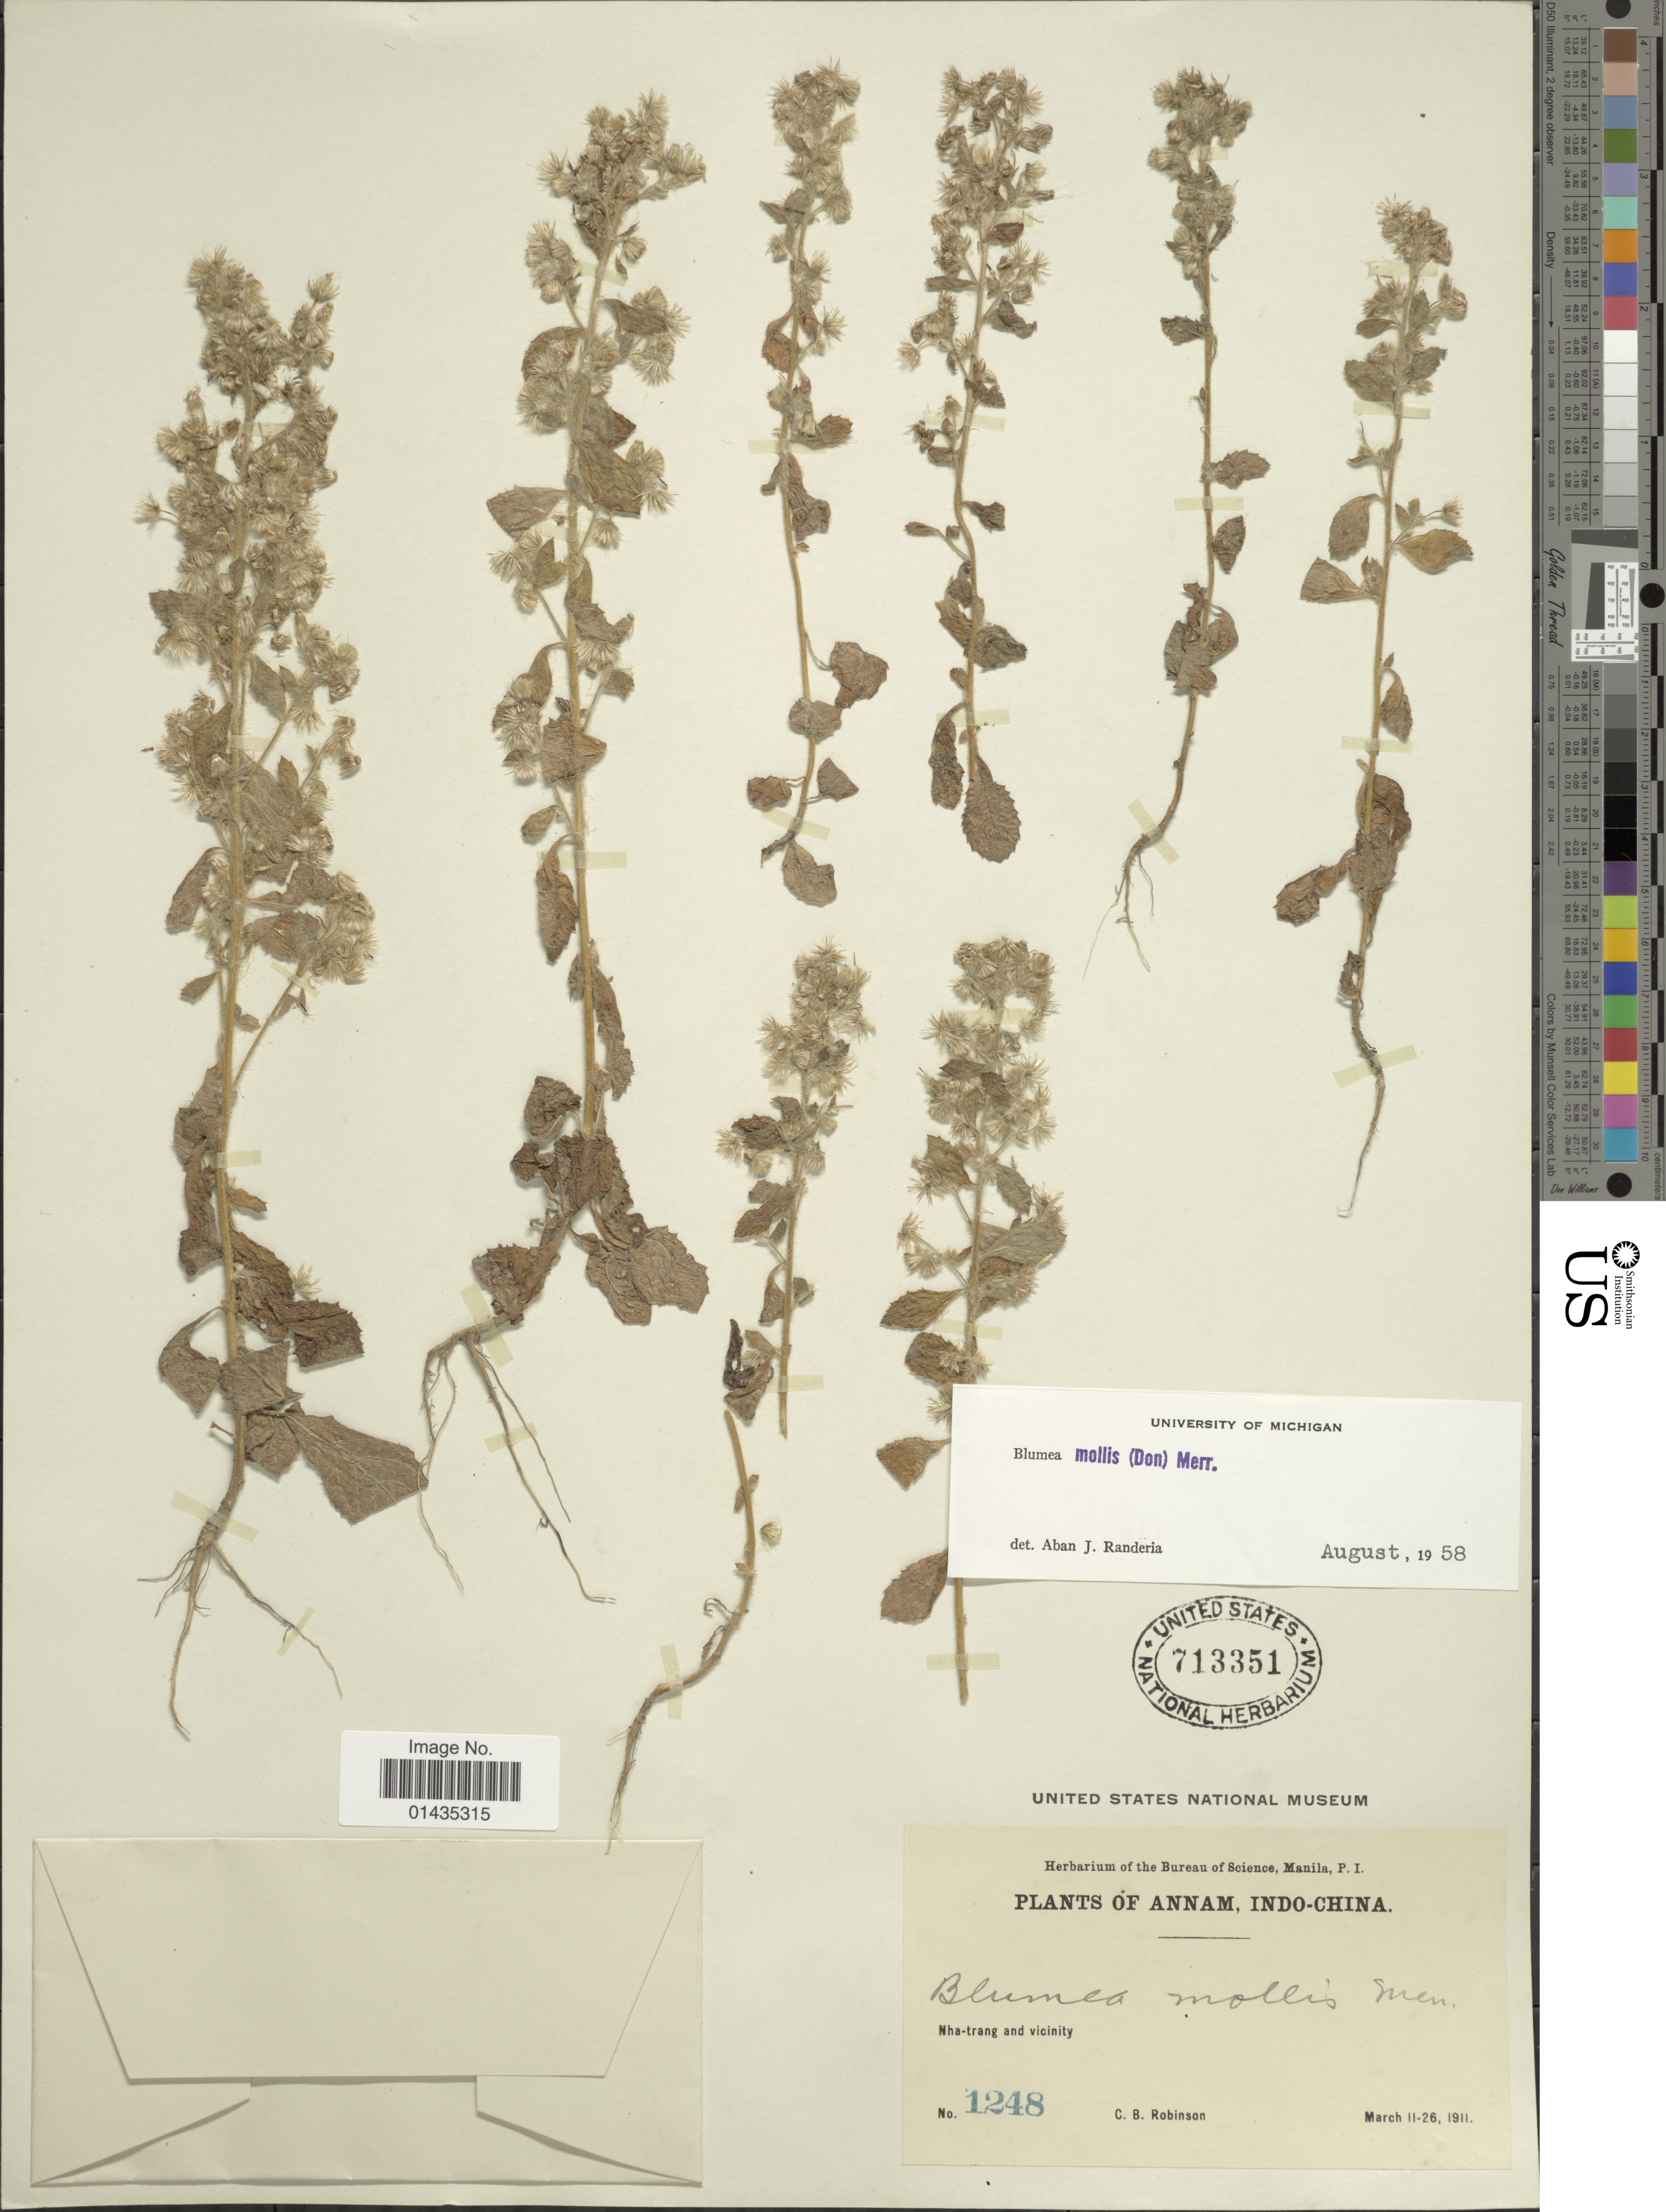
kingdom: Plantae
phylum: Tracheophyta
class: Magnoliopsida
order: Asterales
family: Asteraceae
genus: Blumea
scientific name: Blumea mollis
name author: (D. Don) Merr.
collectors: C. Robinson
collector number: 1248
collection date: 1911-03-11/1911-03-26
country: Vietnam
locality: Annam, Indo-China, Nha-trang and vicinity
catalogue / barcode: US 713351